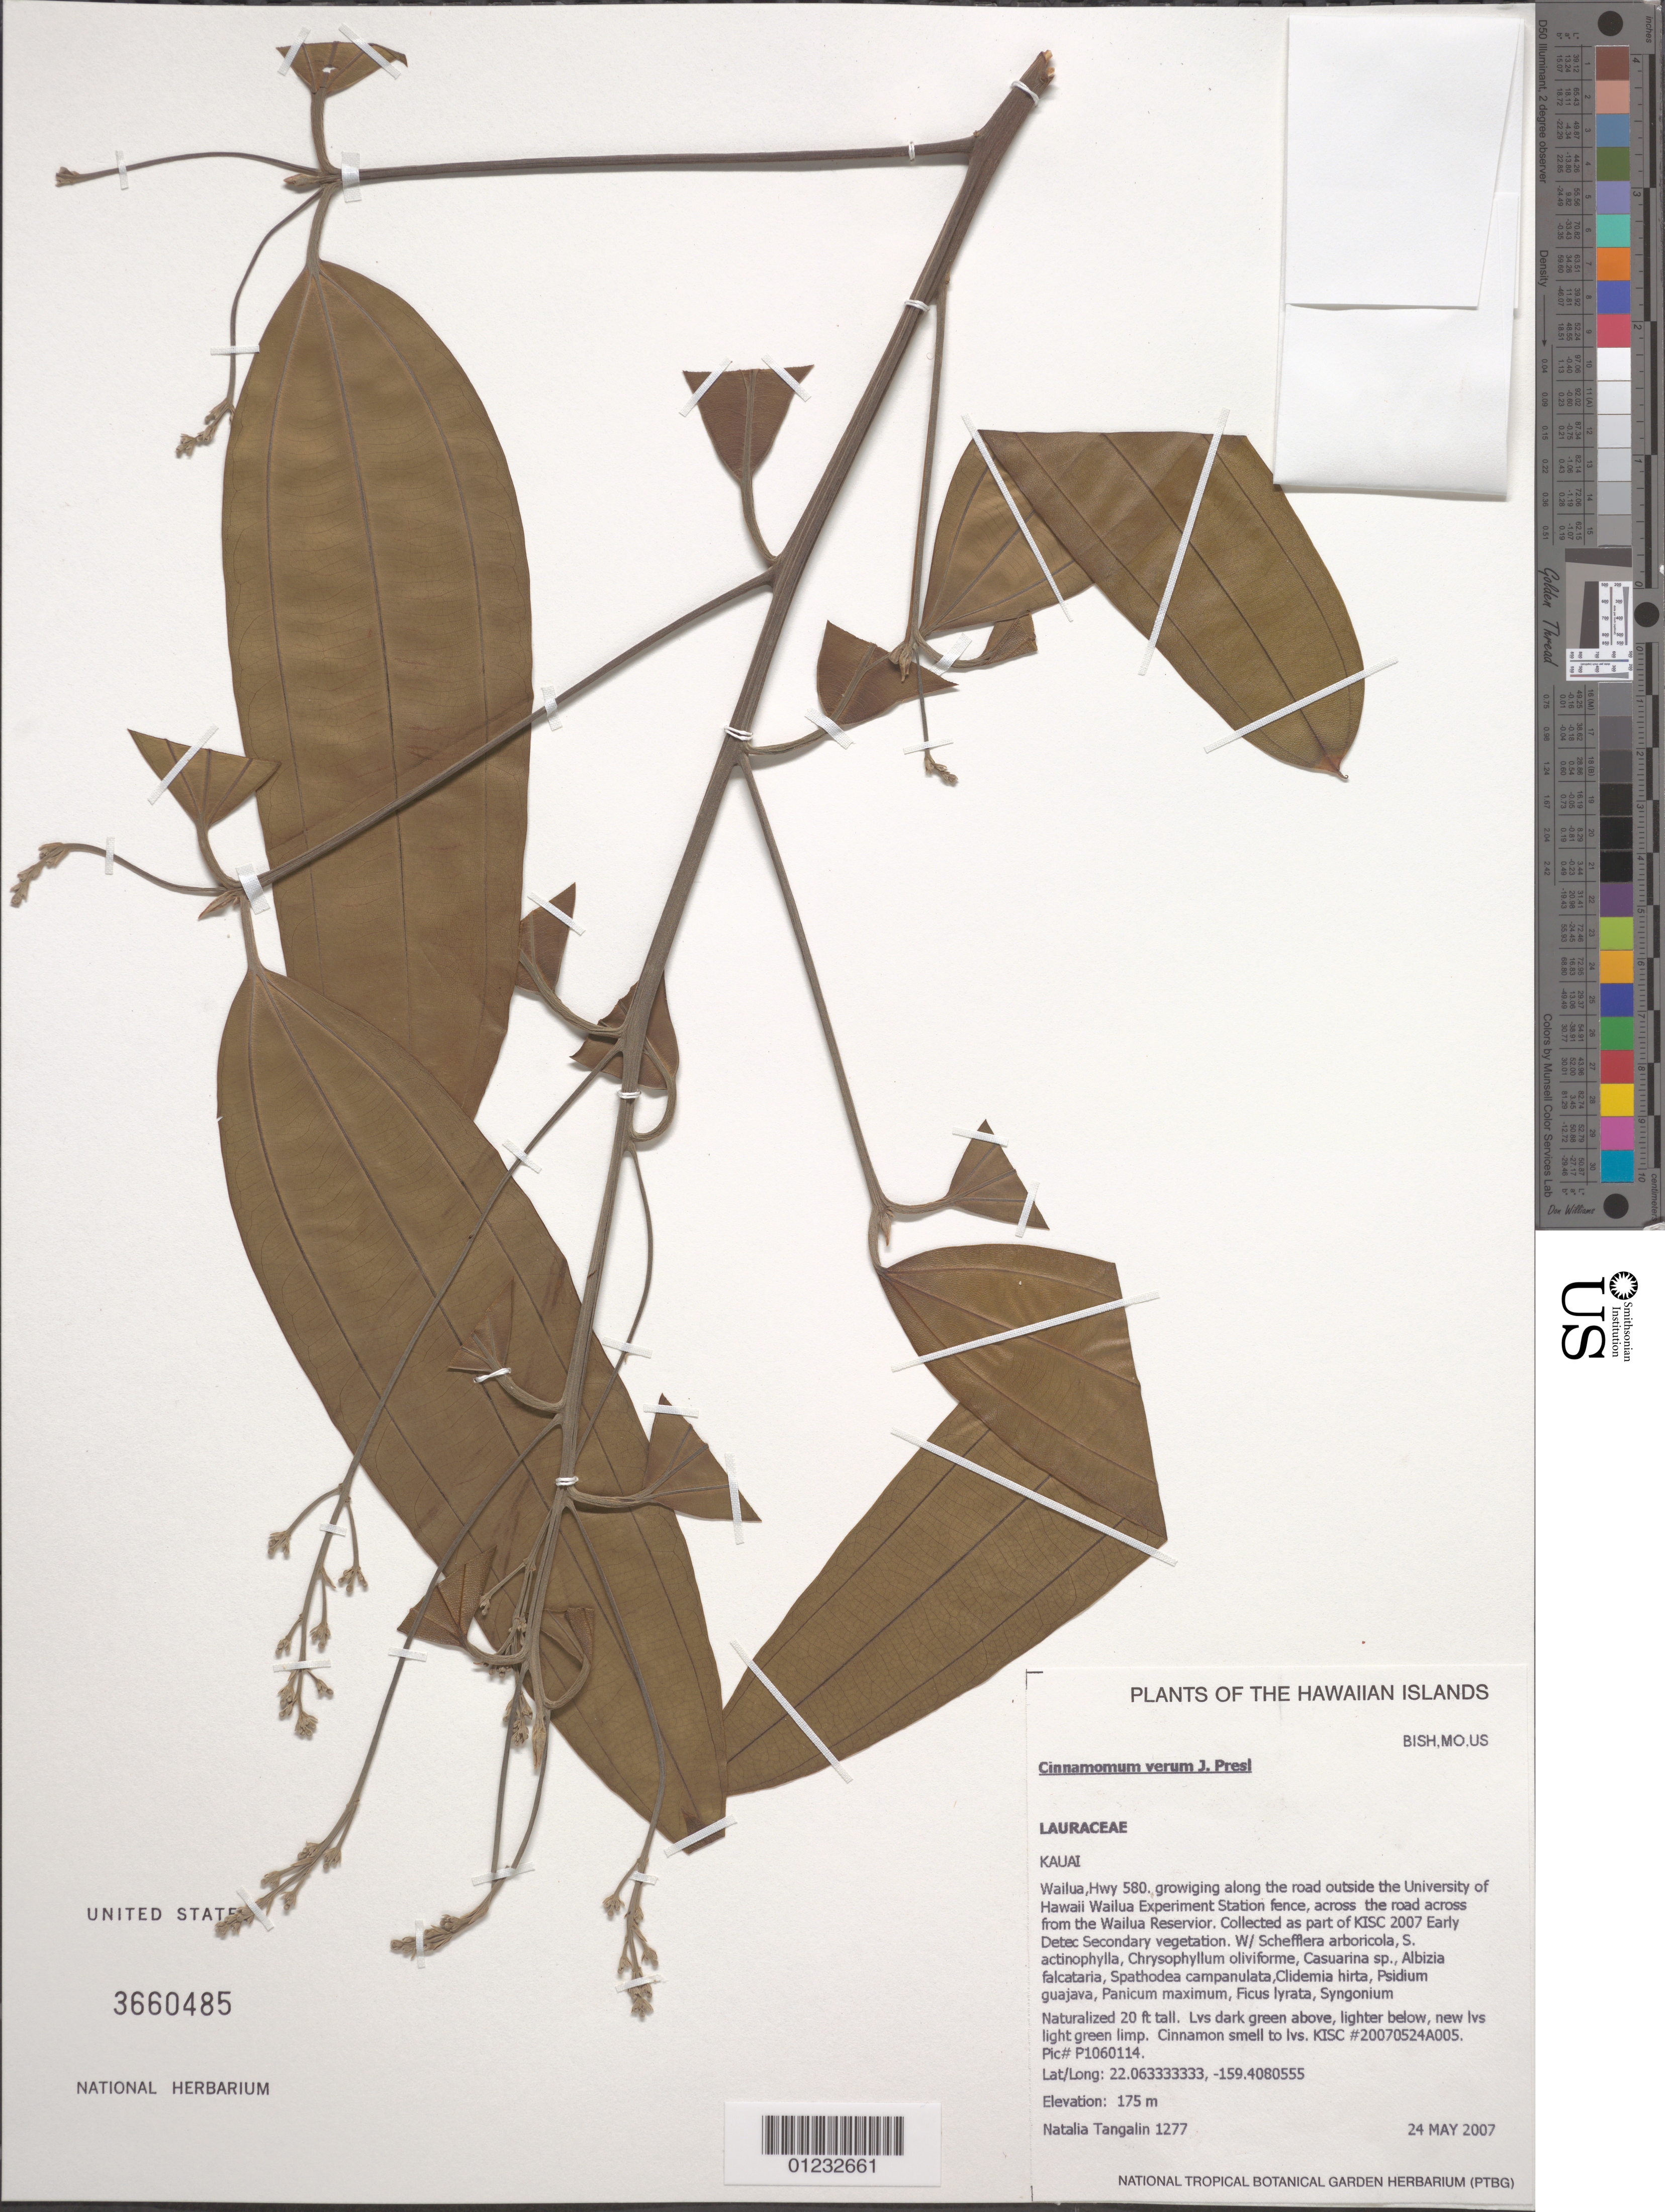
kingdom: Plantae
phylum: Tracheophyta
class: Magnoliopsida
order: Laurales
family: Lauraceae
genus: Cinnamomum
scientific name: Cinnamomum verum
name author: J. Presl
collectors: N. Tangalin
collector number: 1277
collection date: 2007-05-24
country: United States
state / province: Hawaii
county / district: Kauai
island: Kaua'i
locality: Wailua, Hwy. 580, growing along the road outside the University of Hawaii Wailua Experiment Station fence, across the road across from the Wailua Reservoir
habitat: Secondary vegetation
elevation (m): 175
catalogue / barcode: US 3660485